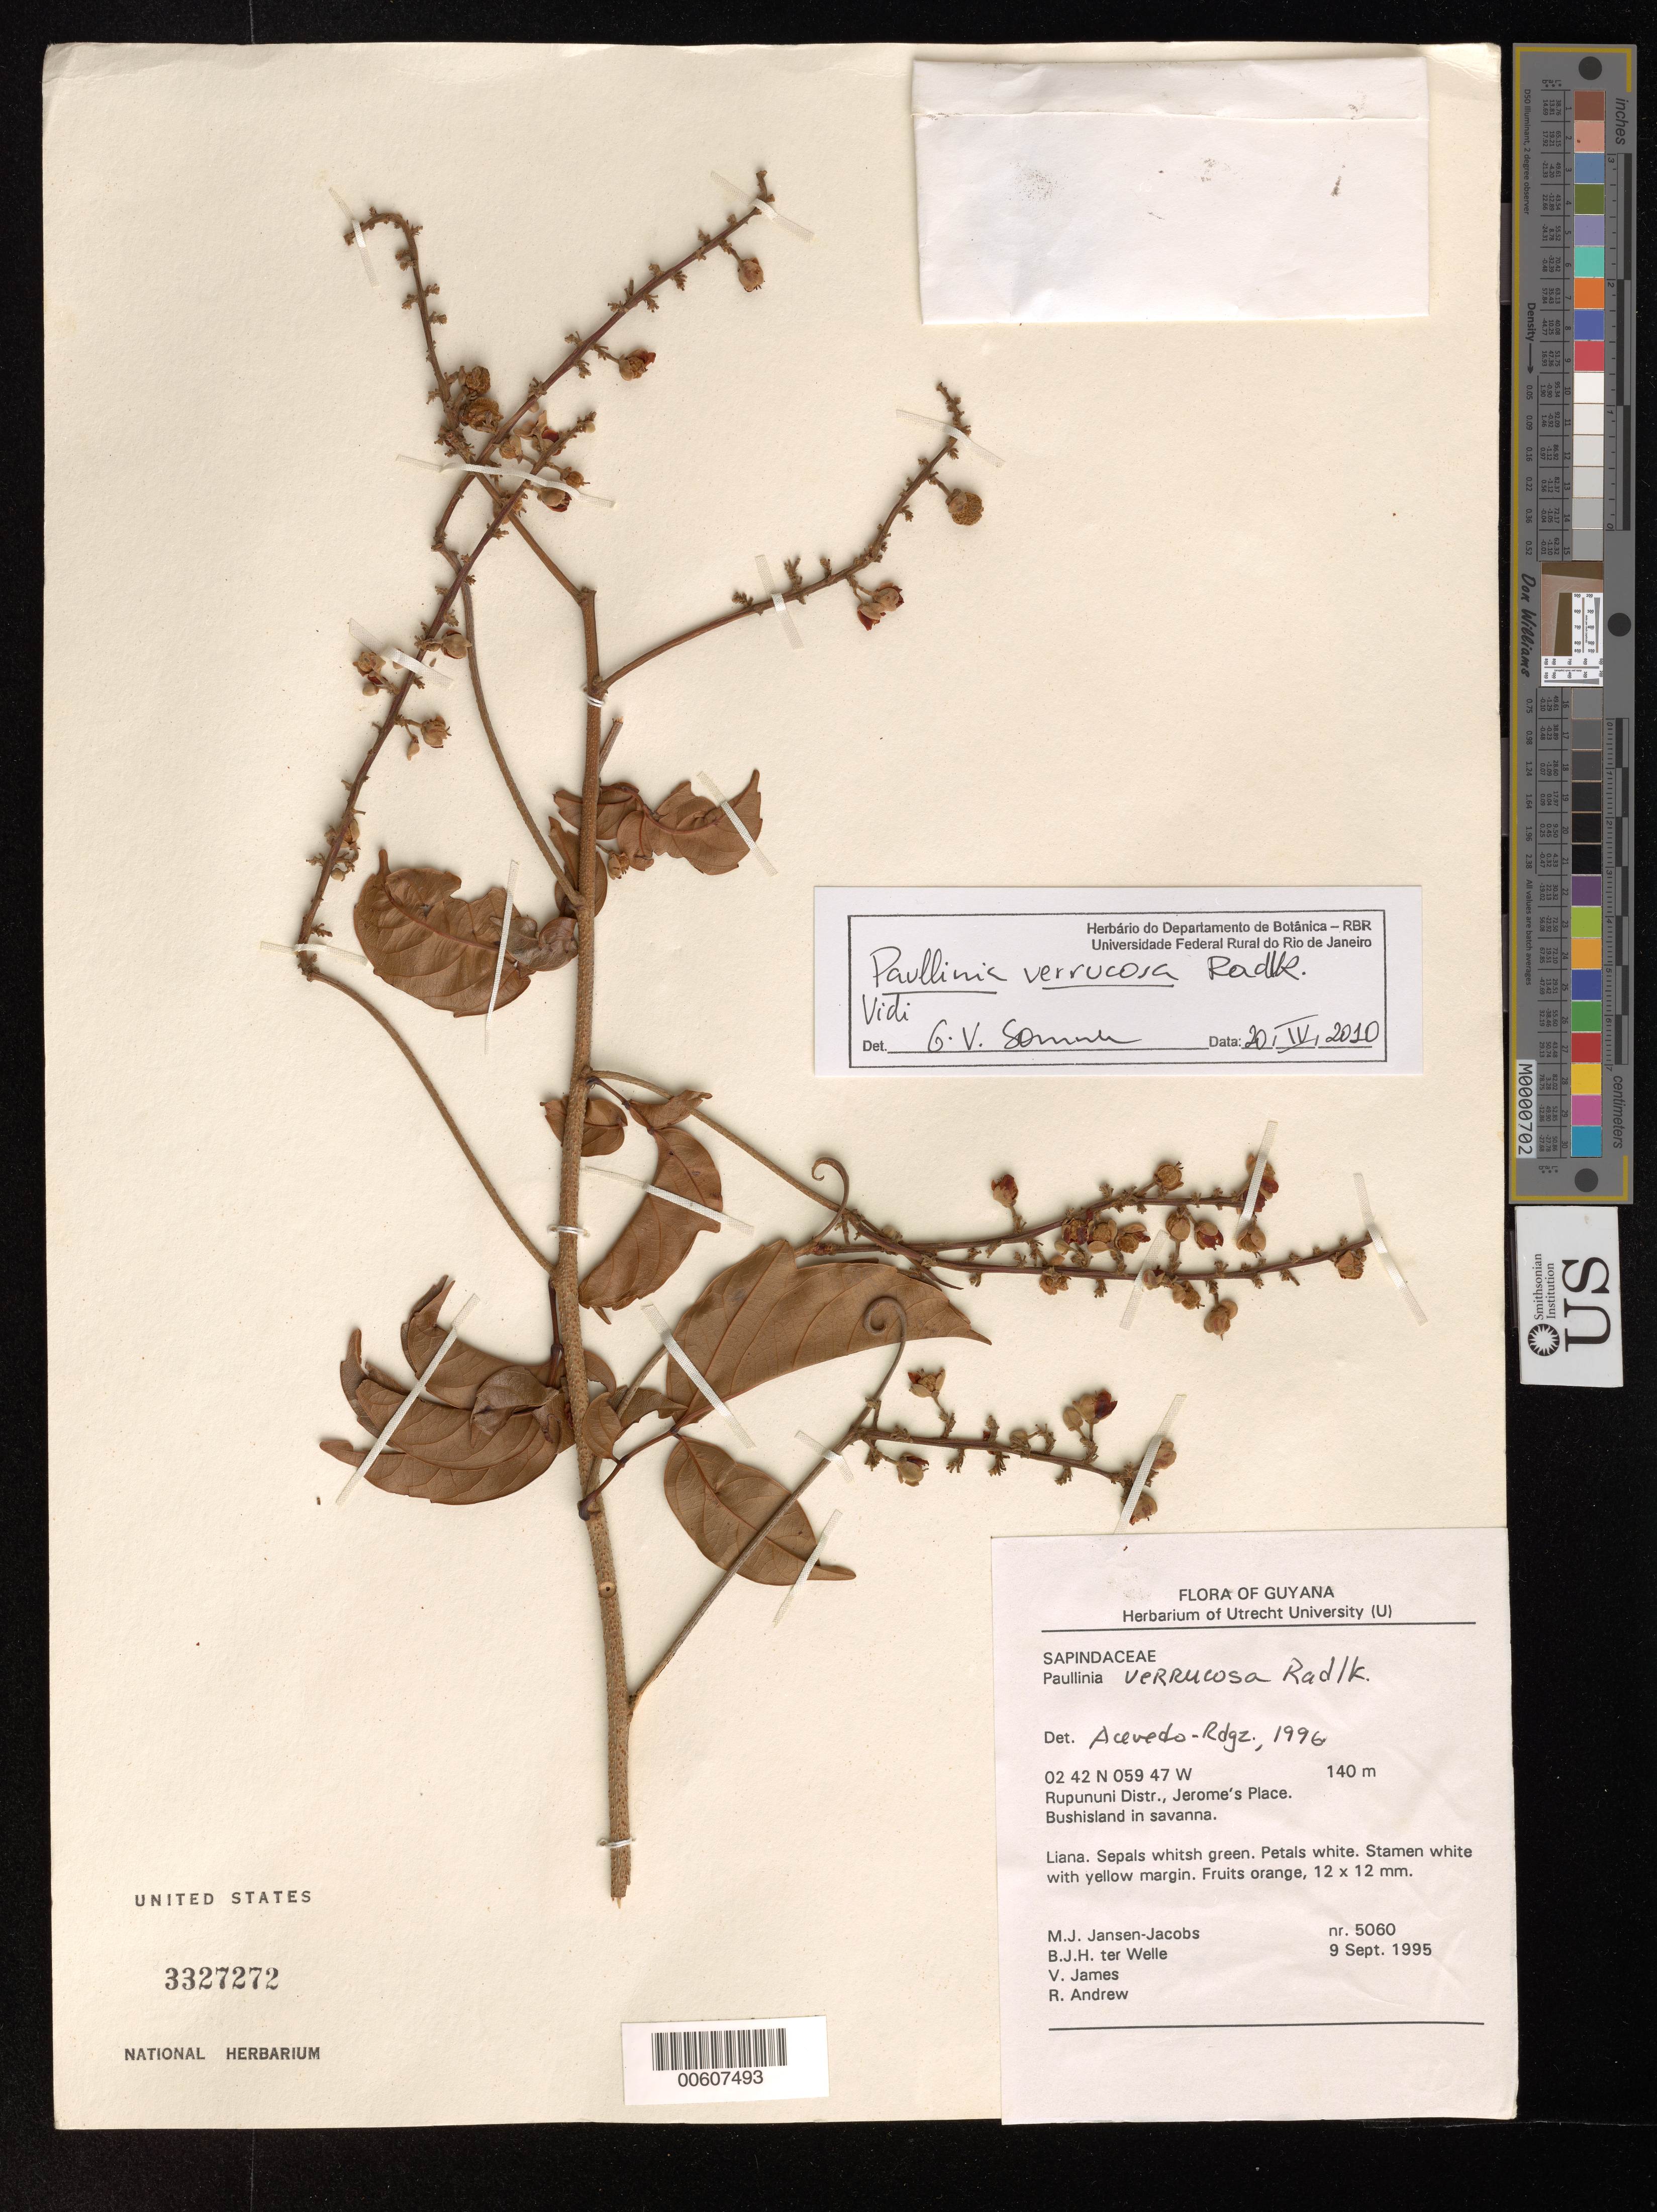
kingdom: Plantae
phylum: Tracheophyta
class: Magnoliopsida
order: Sapindales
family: Sapindaceae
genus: Paullinia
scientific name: Paullinia verrucosa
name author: Radlk.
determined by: Acevedo-Rodríguez, P., (BOT), Smithsonian Institution - National Museum of Natural History (UNITED STATES)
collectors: M. J. Jansen-Jacobs, B. Welle, V. James & R. Andrew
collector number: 5060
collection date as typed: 9-Sep-95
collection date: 1995-09-09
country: Guyana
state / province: U. Takutu-U. Essequibo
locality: Jerome's Place, Talidku Mt., Rupununi Dist.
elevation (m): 140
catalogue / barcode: US 3327272